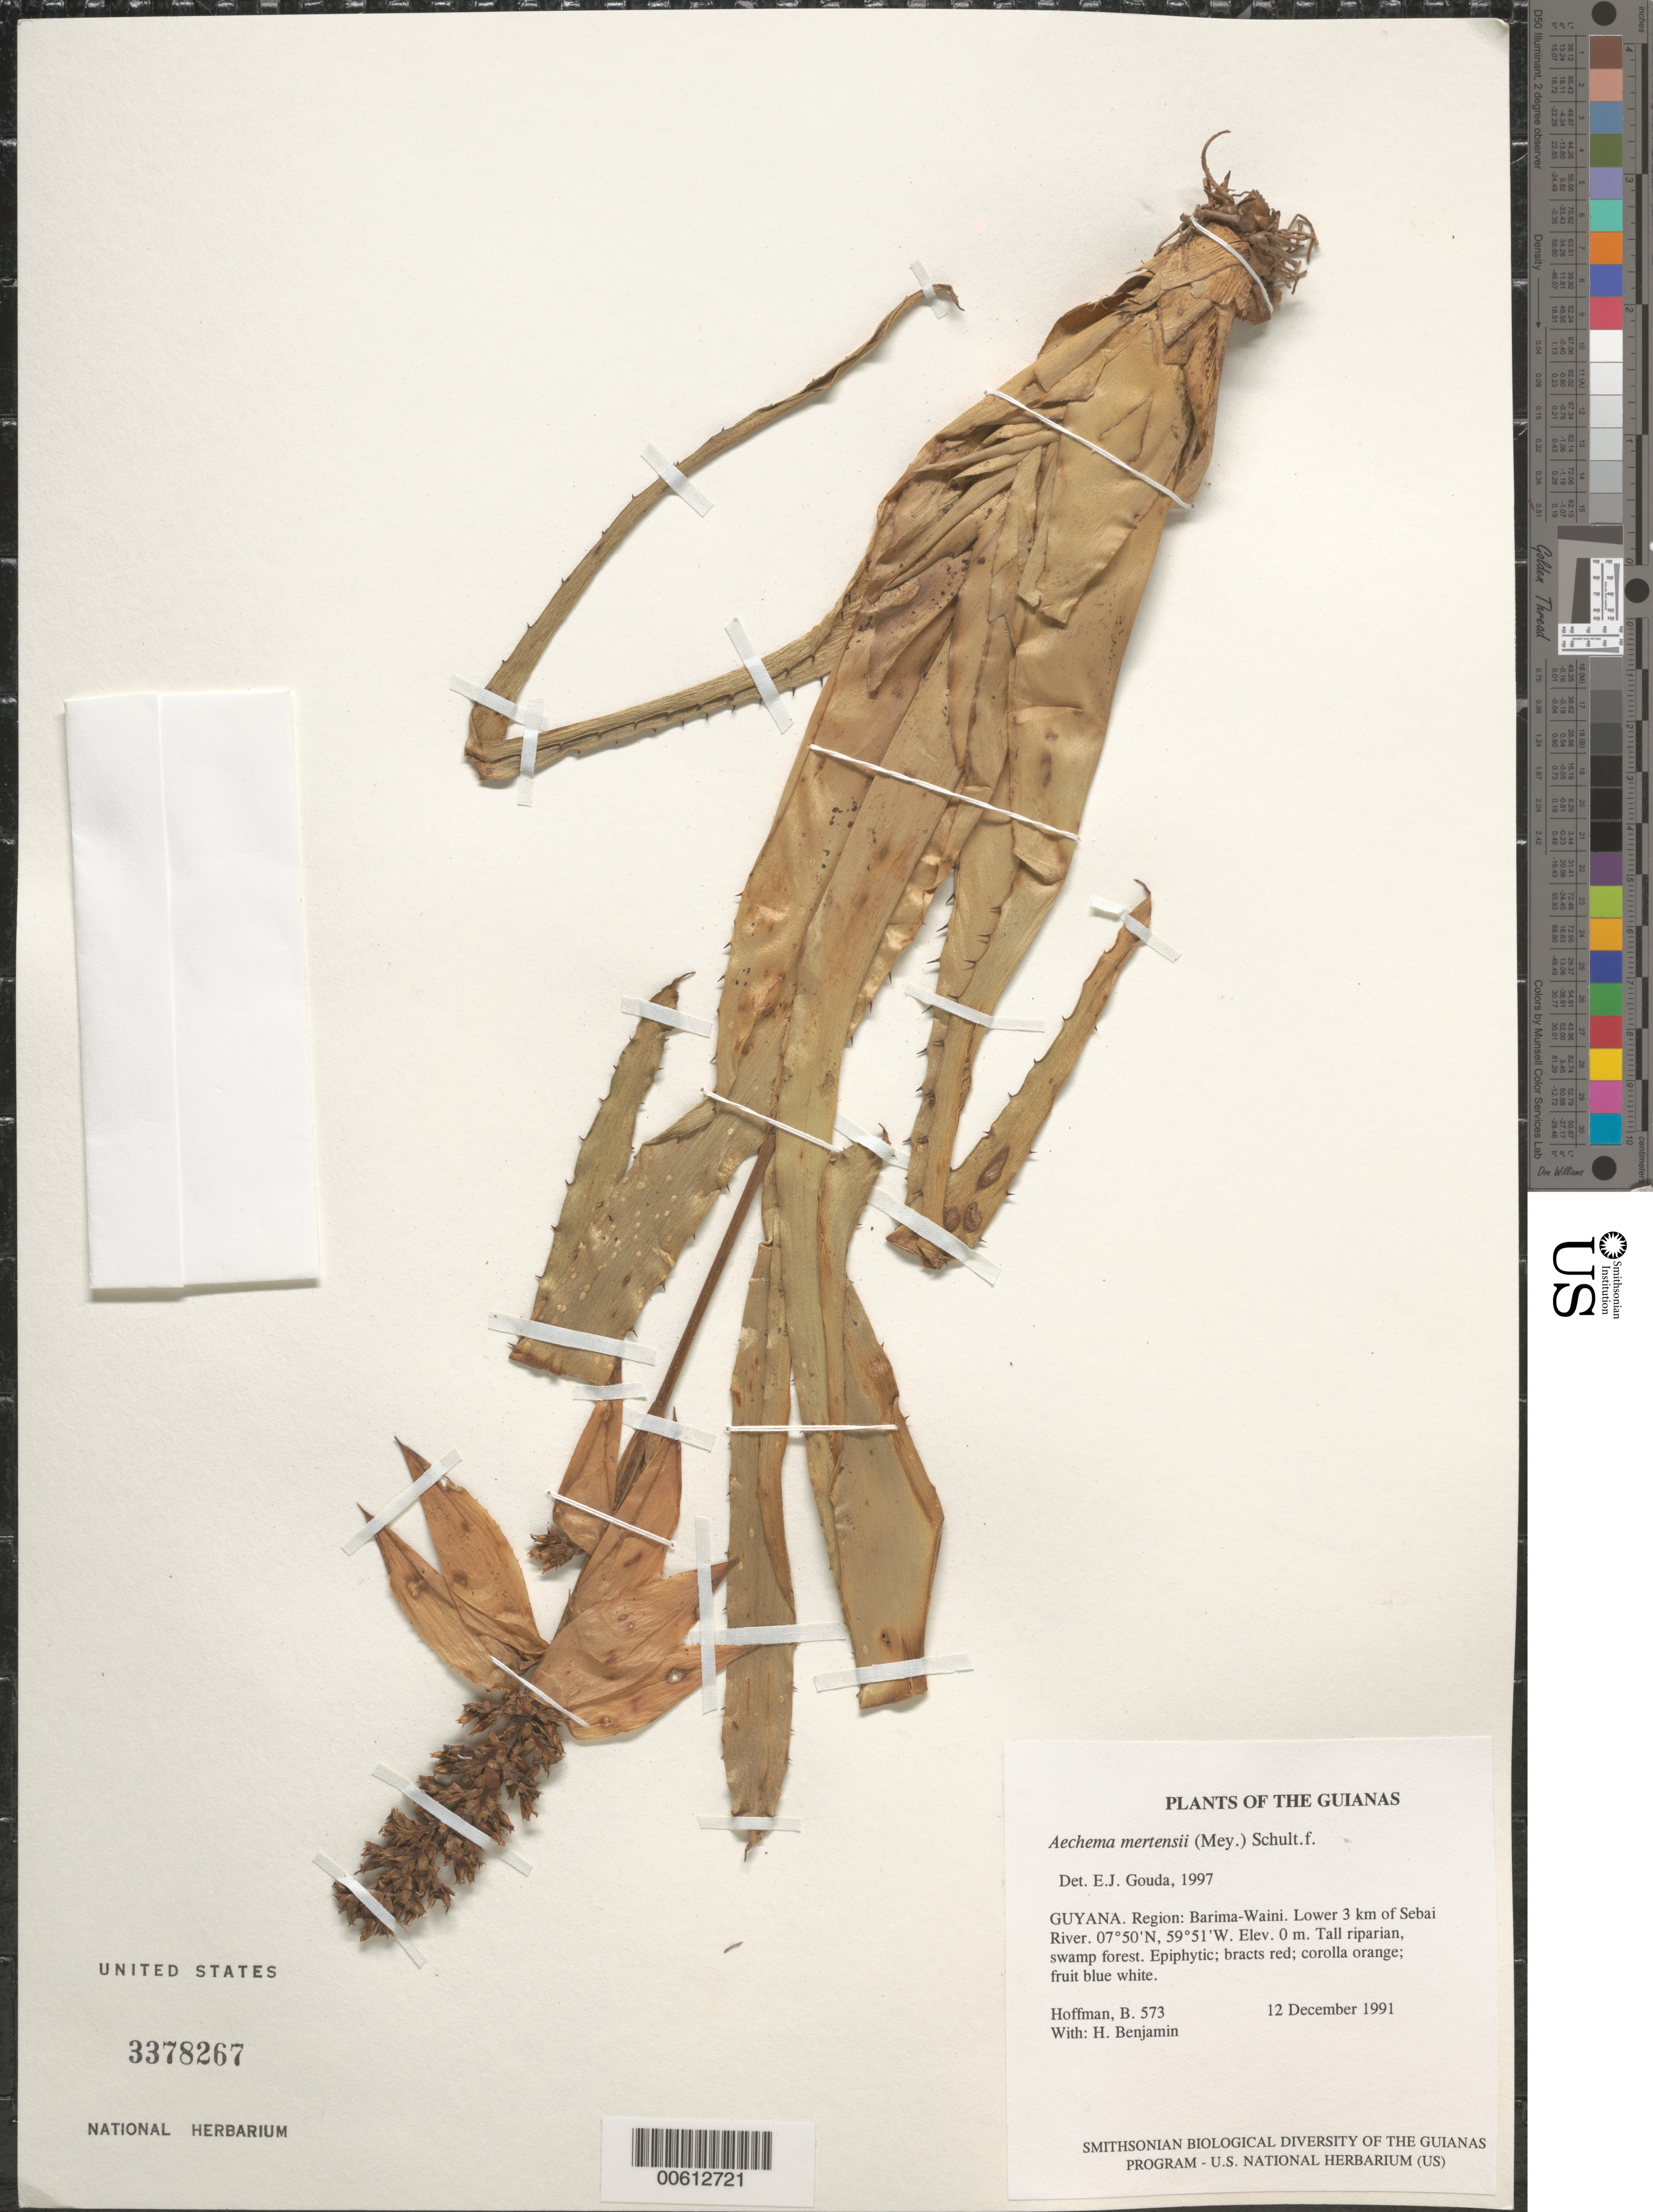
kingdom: Plantae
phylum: Tracheophyta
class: Liliopsida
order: Poales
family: Bromeliaceae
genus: Aechmea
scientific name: Aechmea mertensii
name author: (G. Mey.) Schult. & Schult. f.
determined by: Gouda, E. J.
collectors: B. Hoffman & H. Benjamin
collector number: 573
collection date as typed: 12 December 1991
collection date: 1991-12-12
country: Guyana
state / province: Barima-Waini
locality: Lower 3 km of Sebai River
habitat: Tall riparian, swamp forest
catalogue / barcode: US 3378267